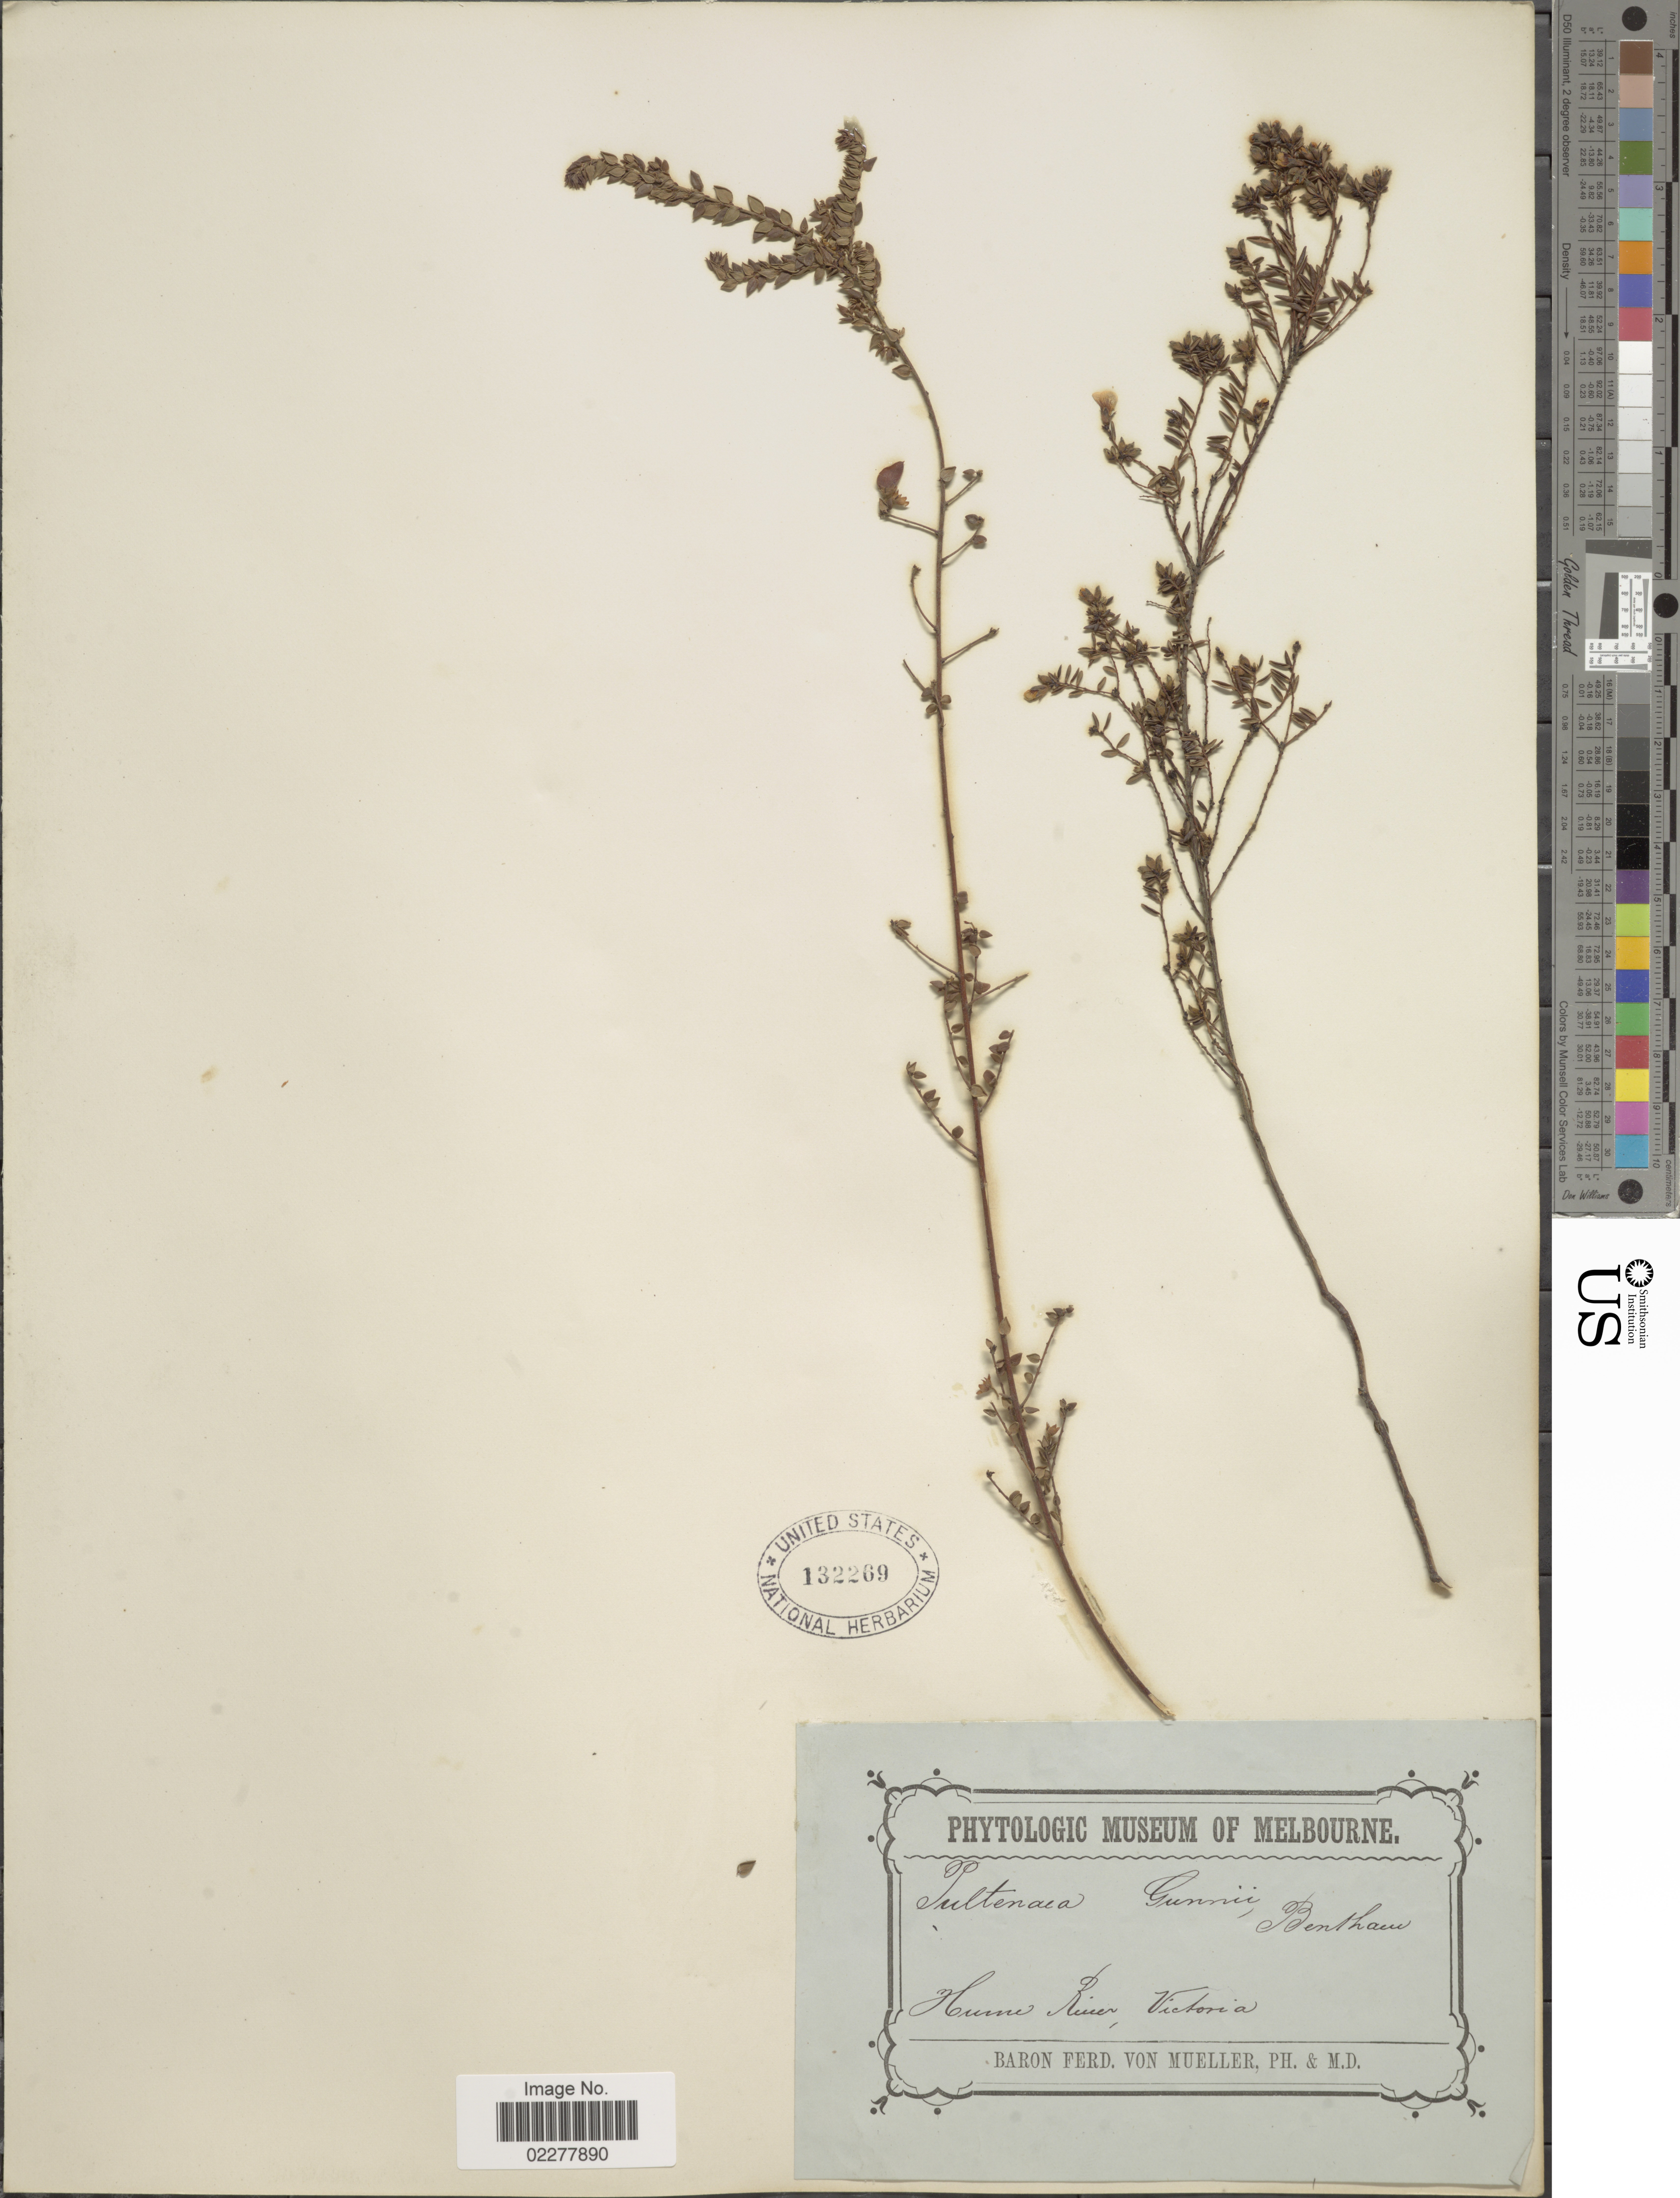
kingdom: Plantae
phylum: Tracheophyta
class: Magnoliopsida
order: Fabales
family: Fabaceae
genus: Pultenaea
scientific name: Pultenaea gunnii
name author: Benth.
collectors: F. von Mueller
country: Australia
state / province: Victoria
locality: Humes River. Victoria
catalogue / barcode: US 132269